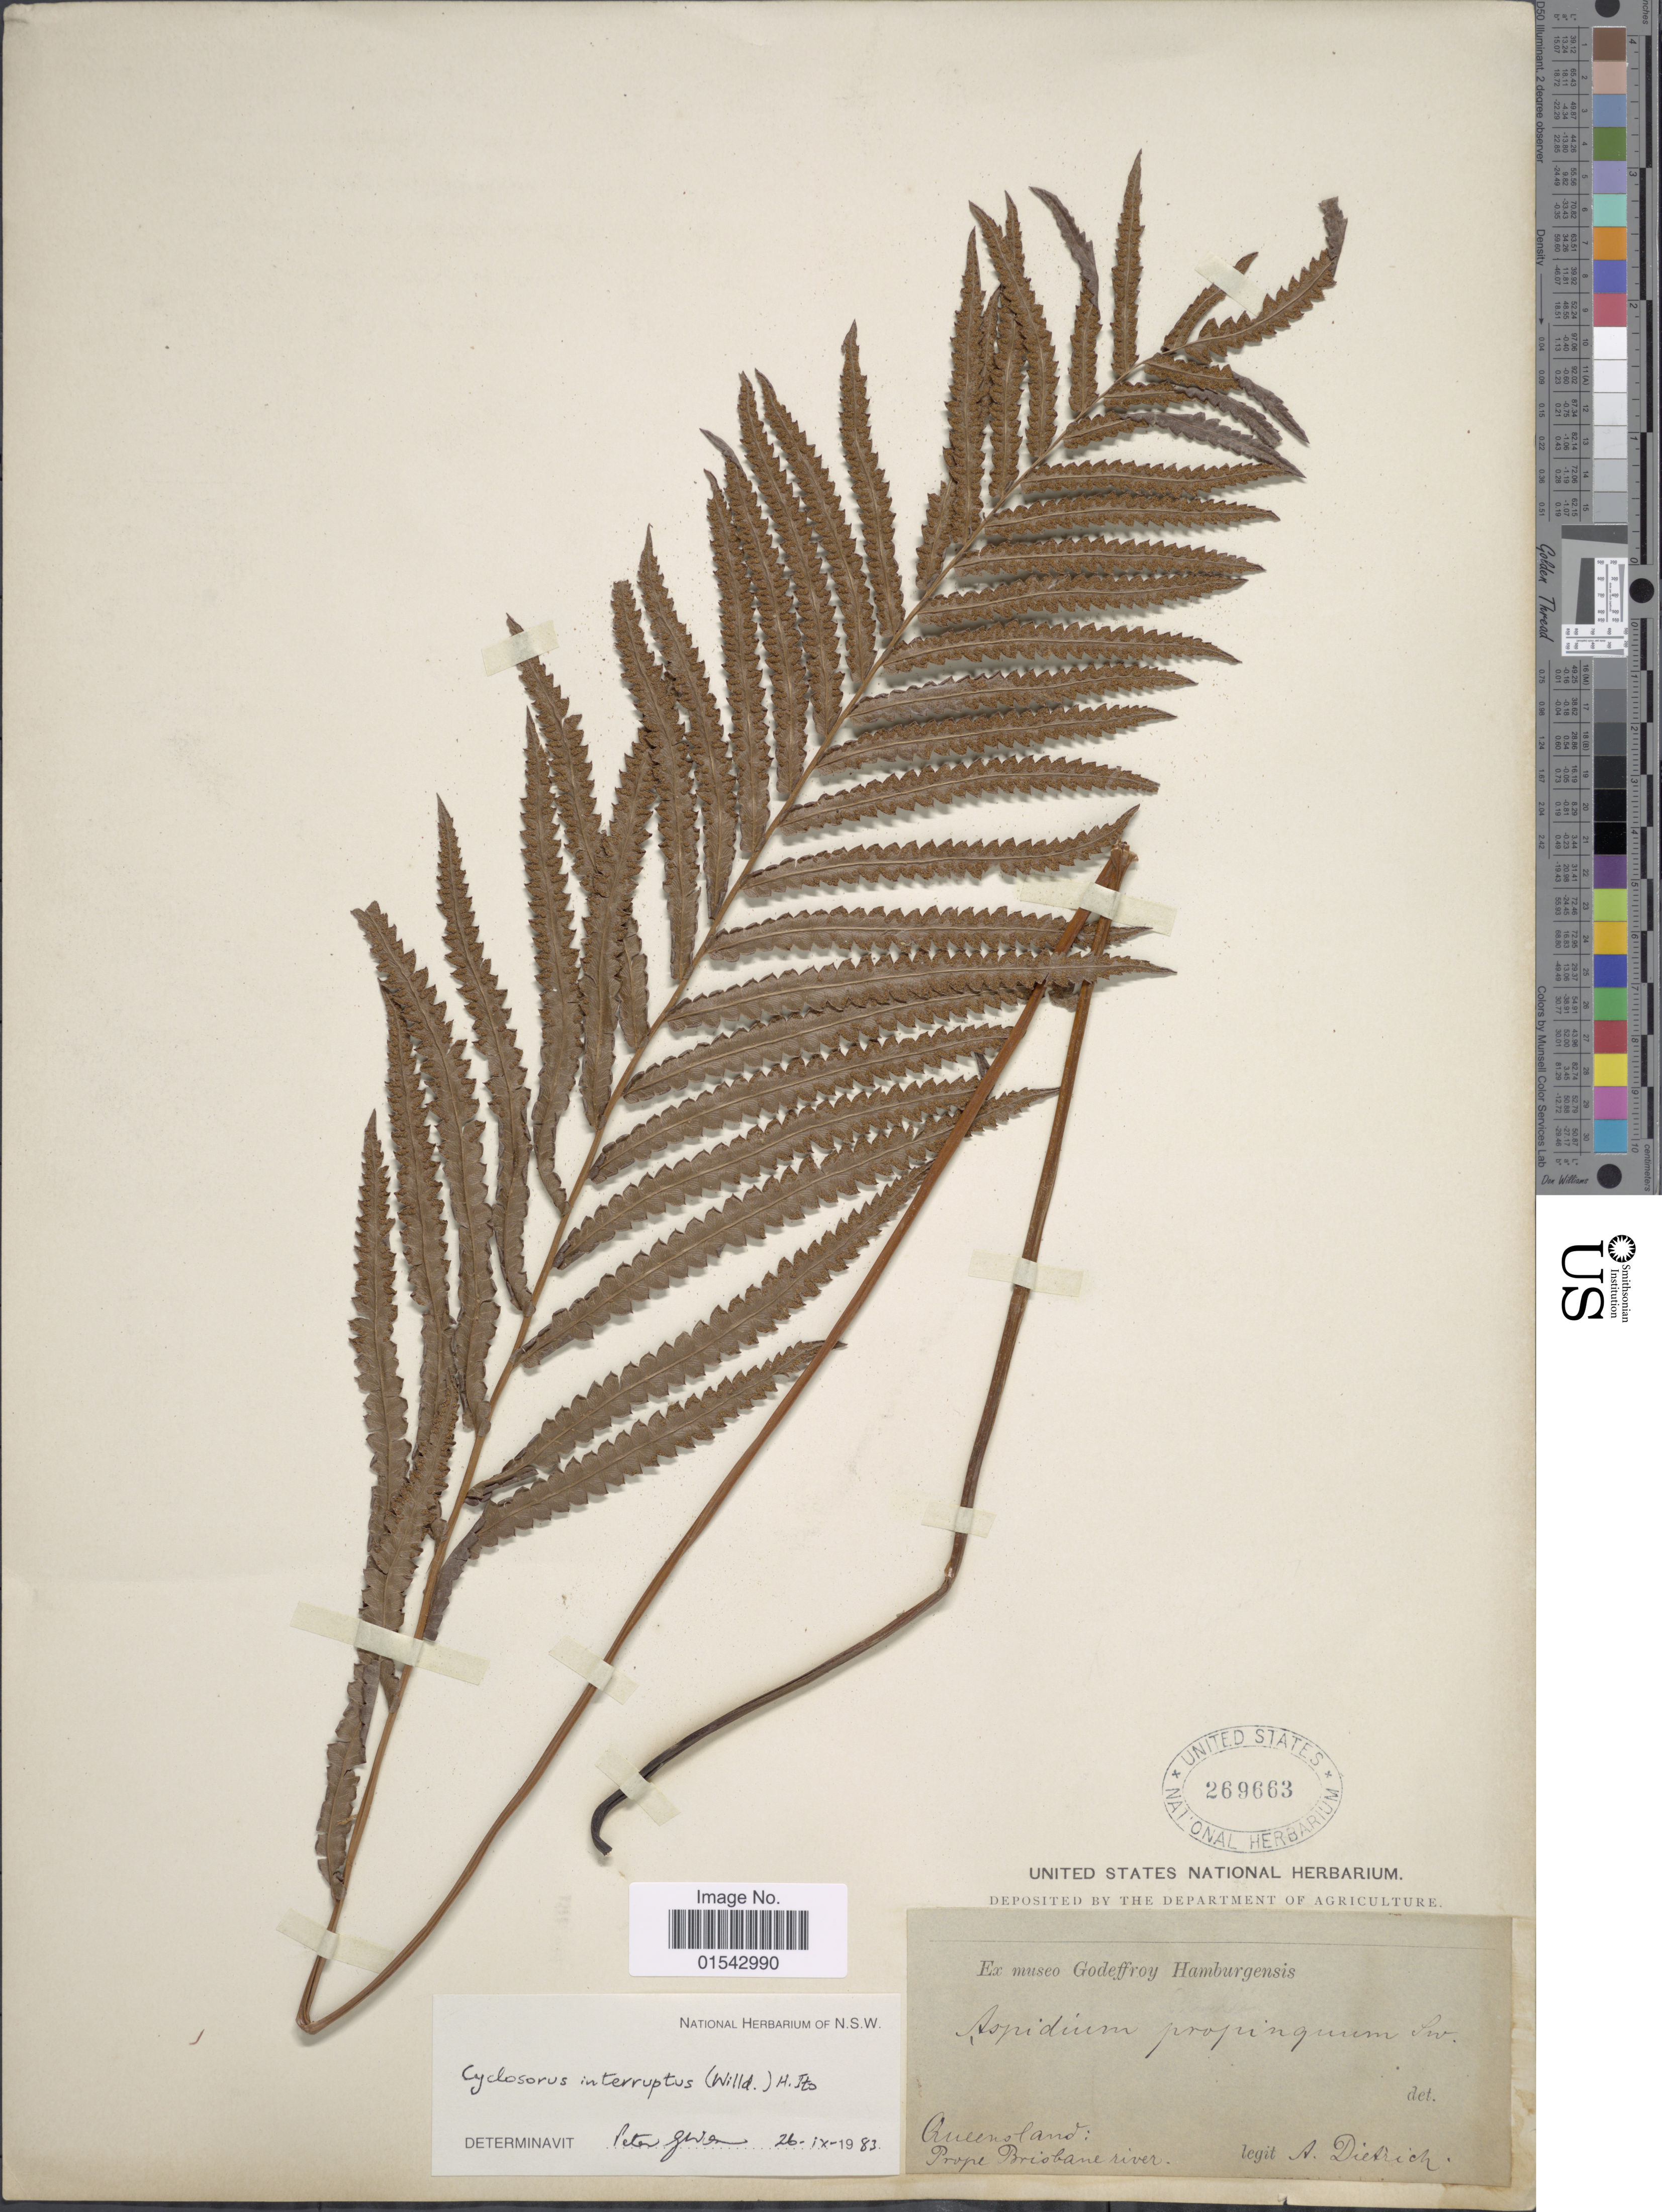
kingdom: Plantae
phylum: Tracheophyta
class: Polypodiopsida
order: Polypodiales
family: Thelypteridaceae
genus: Cyclosorus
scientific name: Cyclosorus interruptus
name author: (Willd.) H. Itô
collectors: A. Dietrich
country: Australia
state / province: Queensland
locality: Queensland: Prope Brisbane river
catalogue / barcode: US 269663